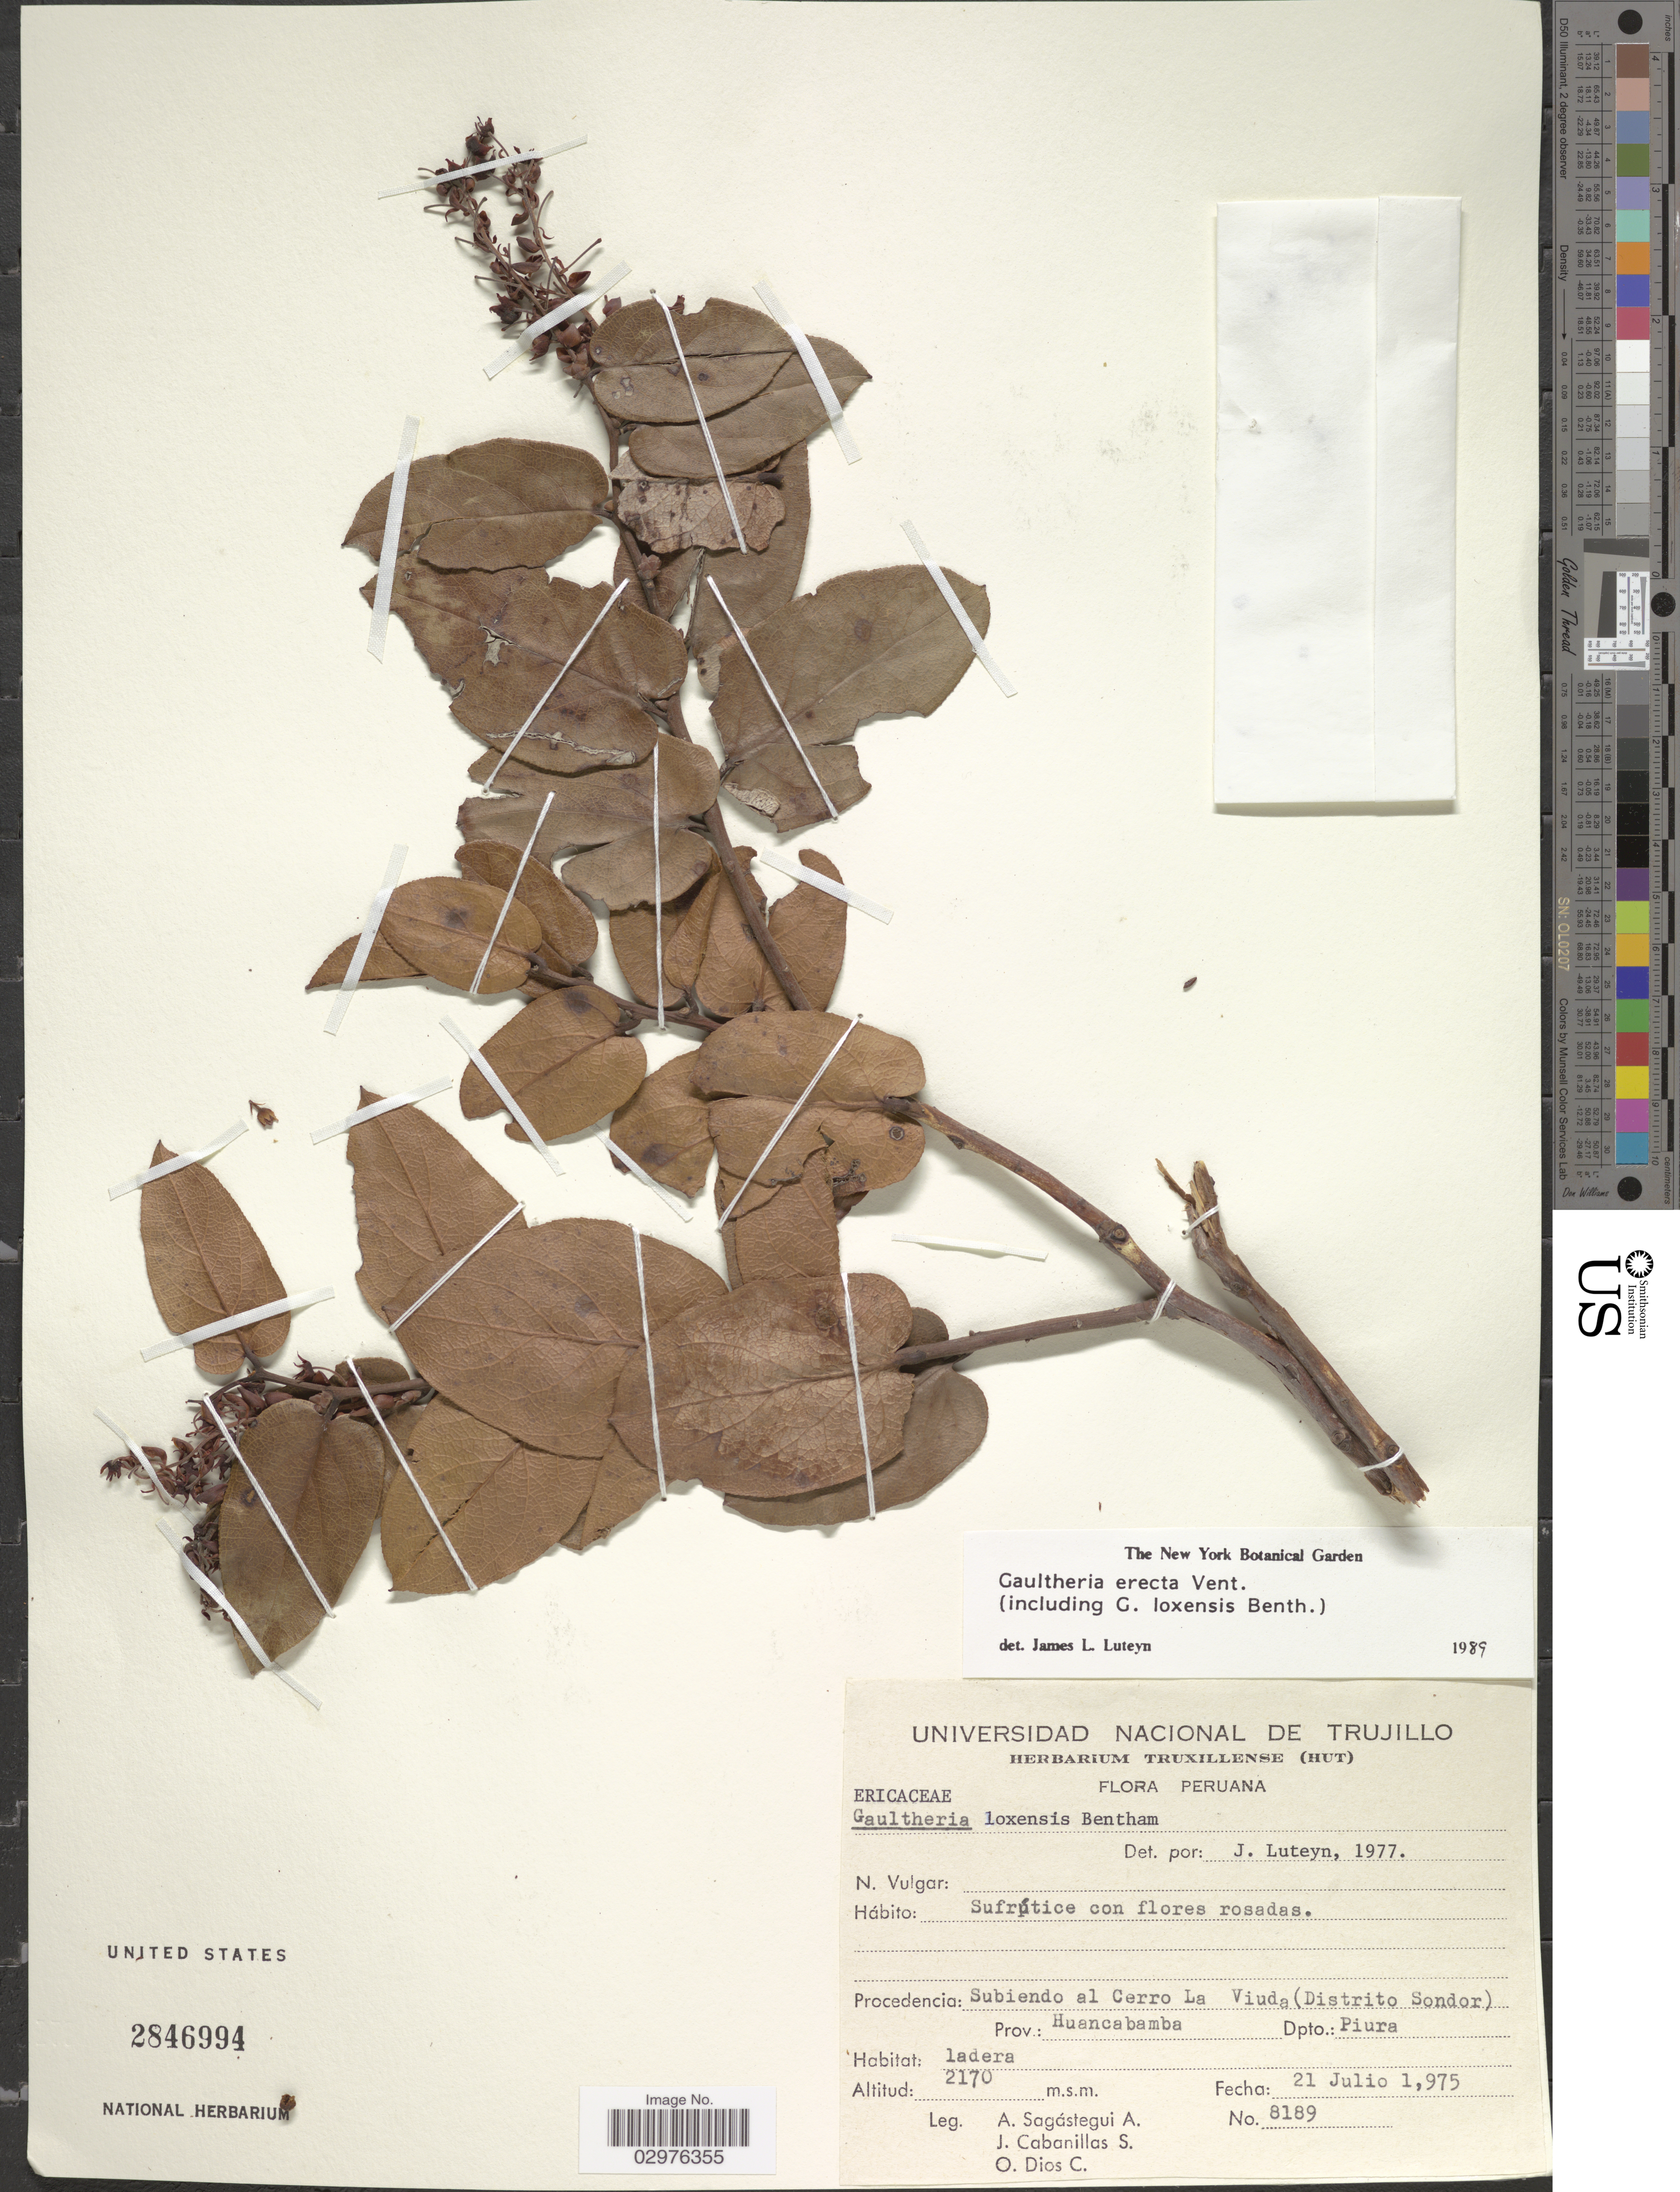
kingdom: Plantae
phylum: Tracheophyta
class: Magnoliopsida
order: Ericales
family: Ericaceae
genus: Gaultheria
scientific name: Gaultheria erecta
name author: Vent.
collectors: A. Sagástegui A., J. Cabanillas S. & O. Dios C.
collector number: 8189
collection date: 1975-07-21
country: Peru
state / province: Piura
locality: Subiendo al Cerro La Viuda (Distrito Sondor). Prov. Huancabamba. Dpto.: Piura.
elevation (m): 661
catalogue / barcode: US 2846994